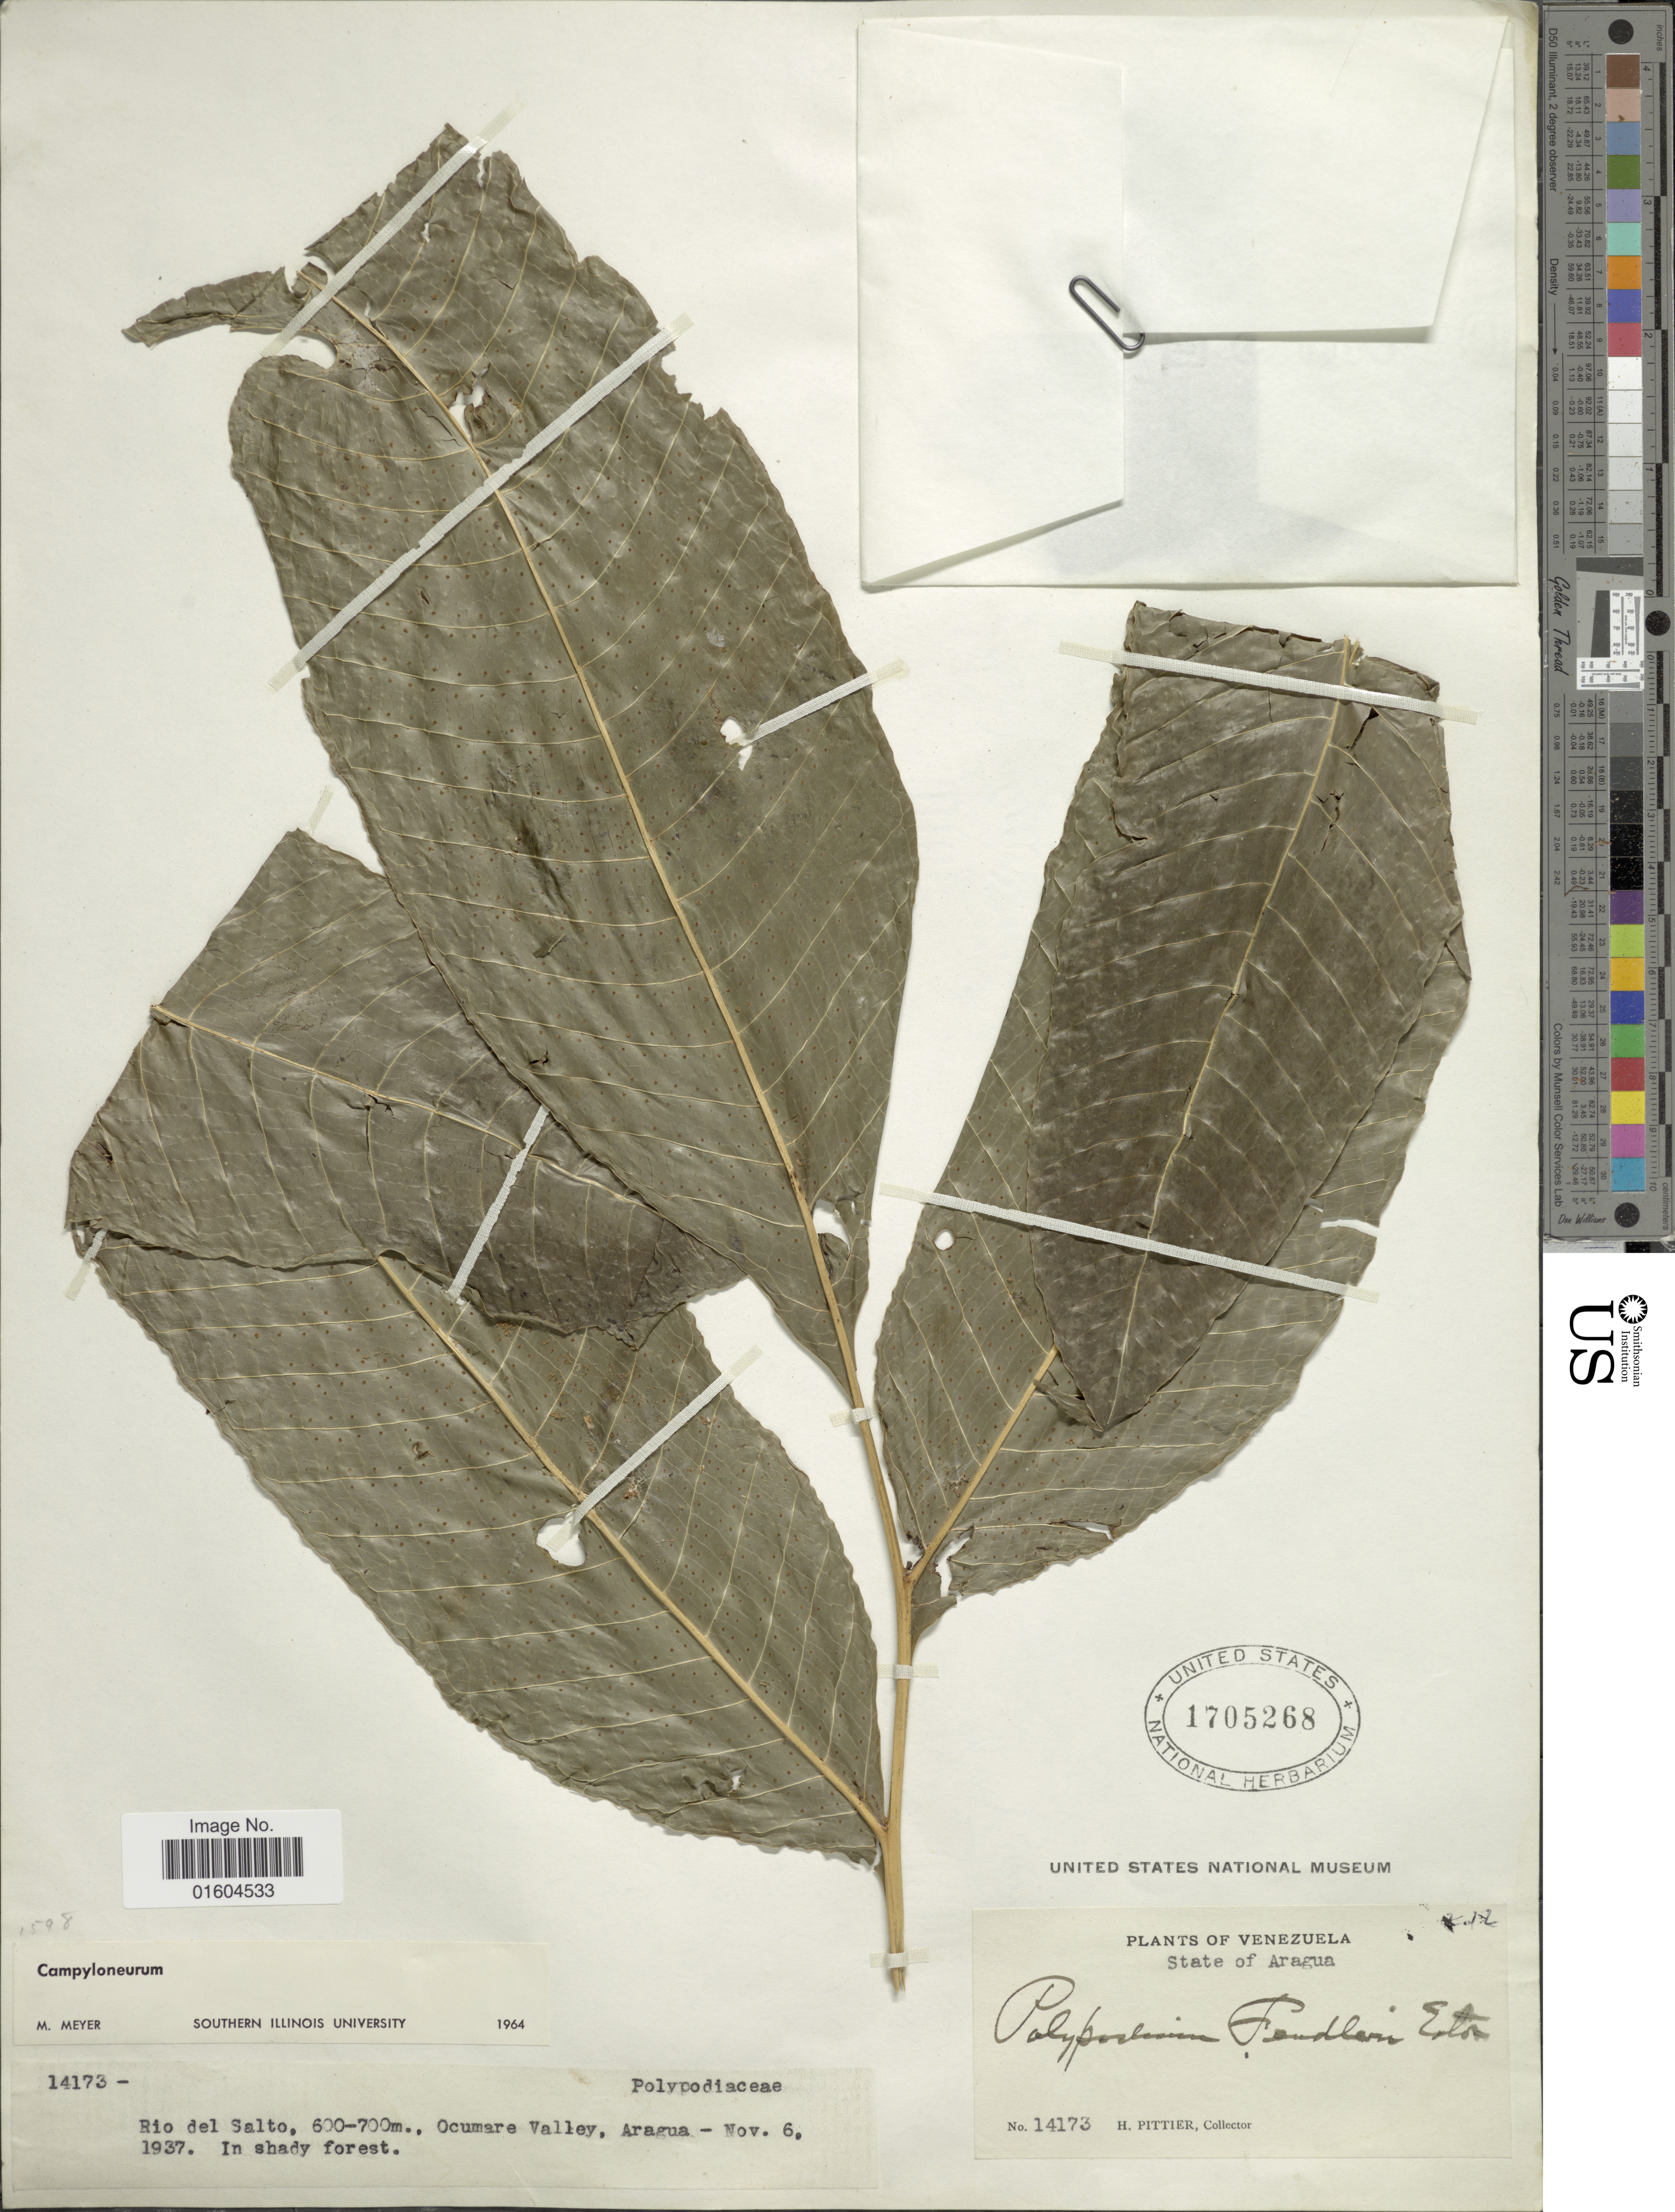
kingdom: Plantae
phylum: Tracheophyta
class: Polypodiopsida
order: Polypodiales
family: Polypodiaceae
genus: Campyloneurum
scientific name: Campyloneurum magnificum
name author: T. Moore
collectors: H. F. Pittier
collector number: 14173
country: Venezuela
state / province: Aragua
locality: Venezuela, State of Aragua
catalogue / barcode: US 1705268